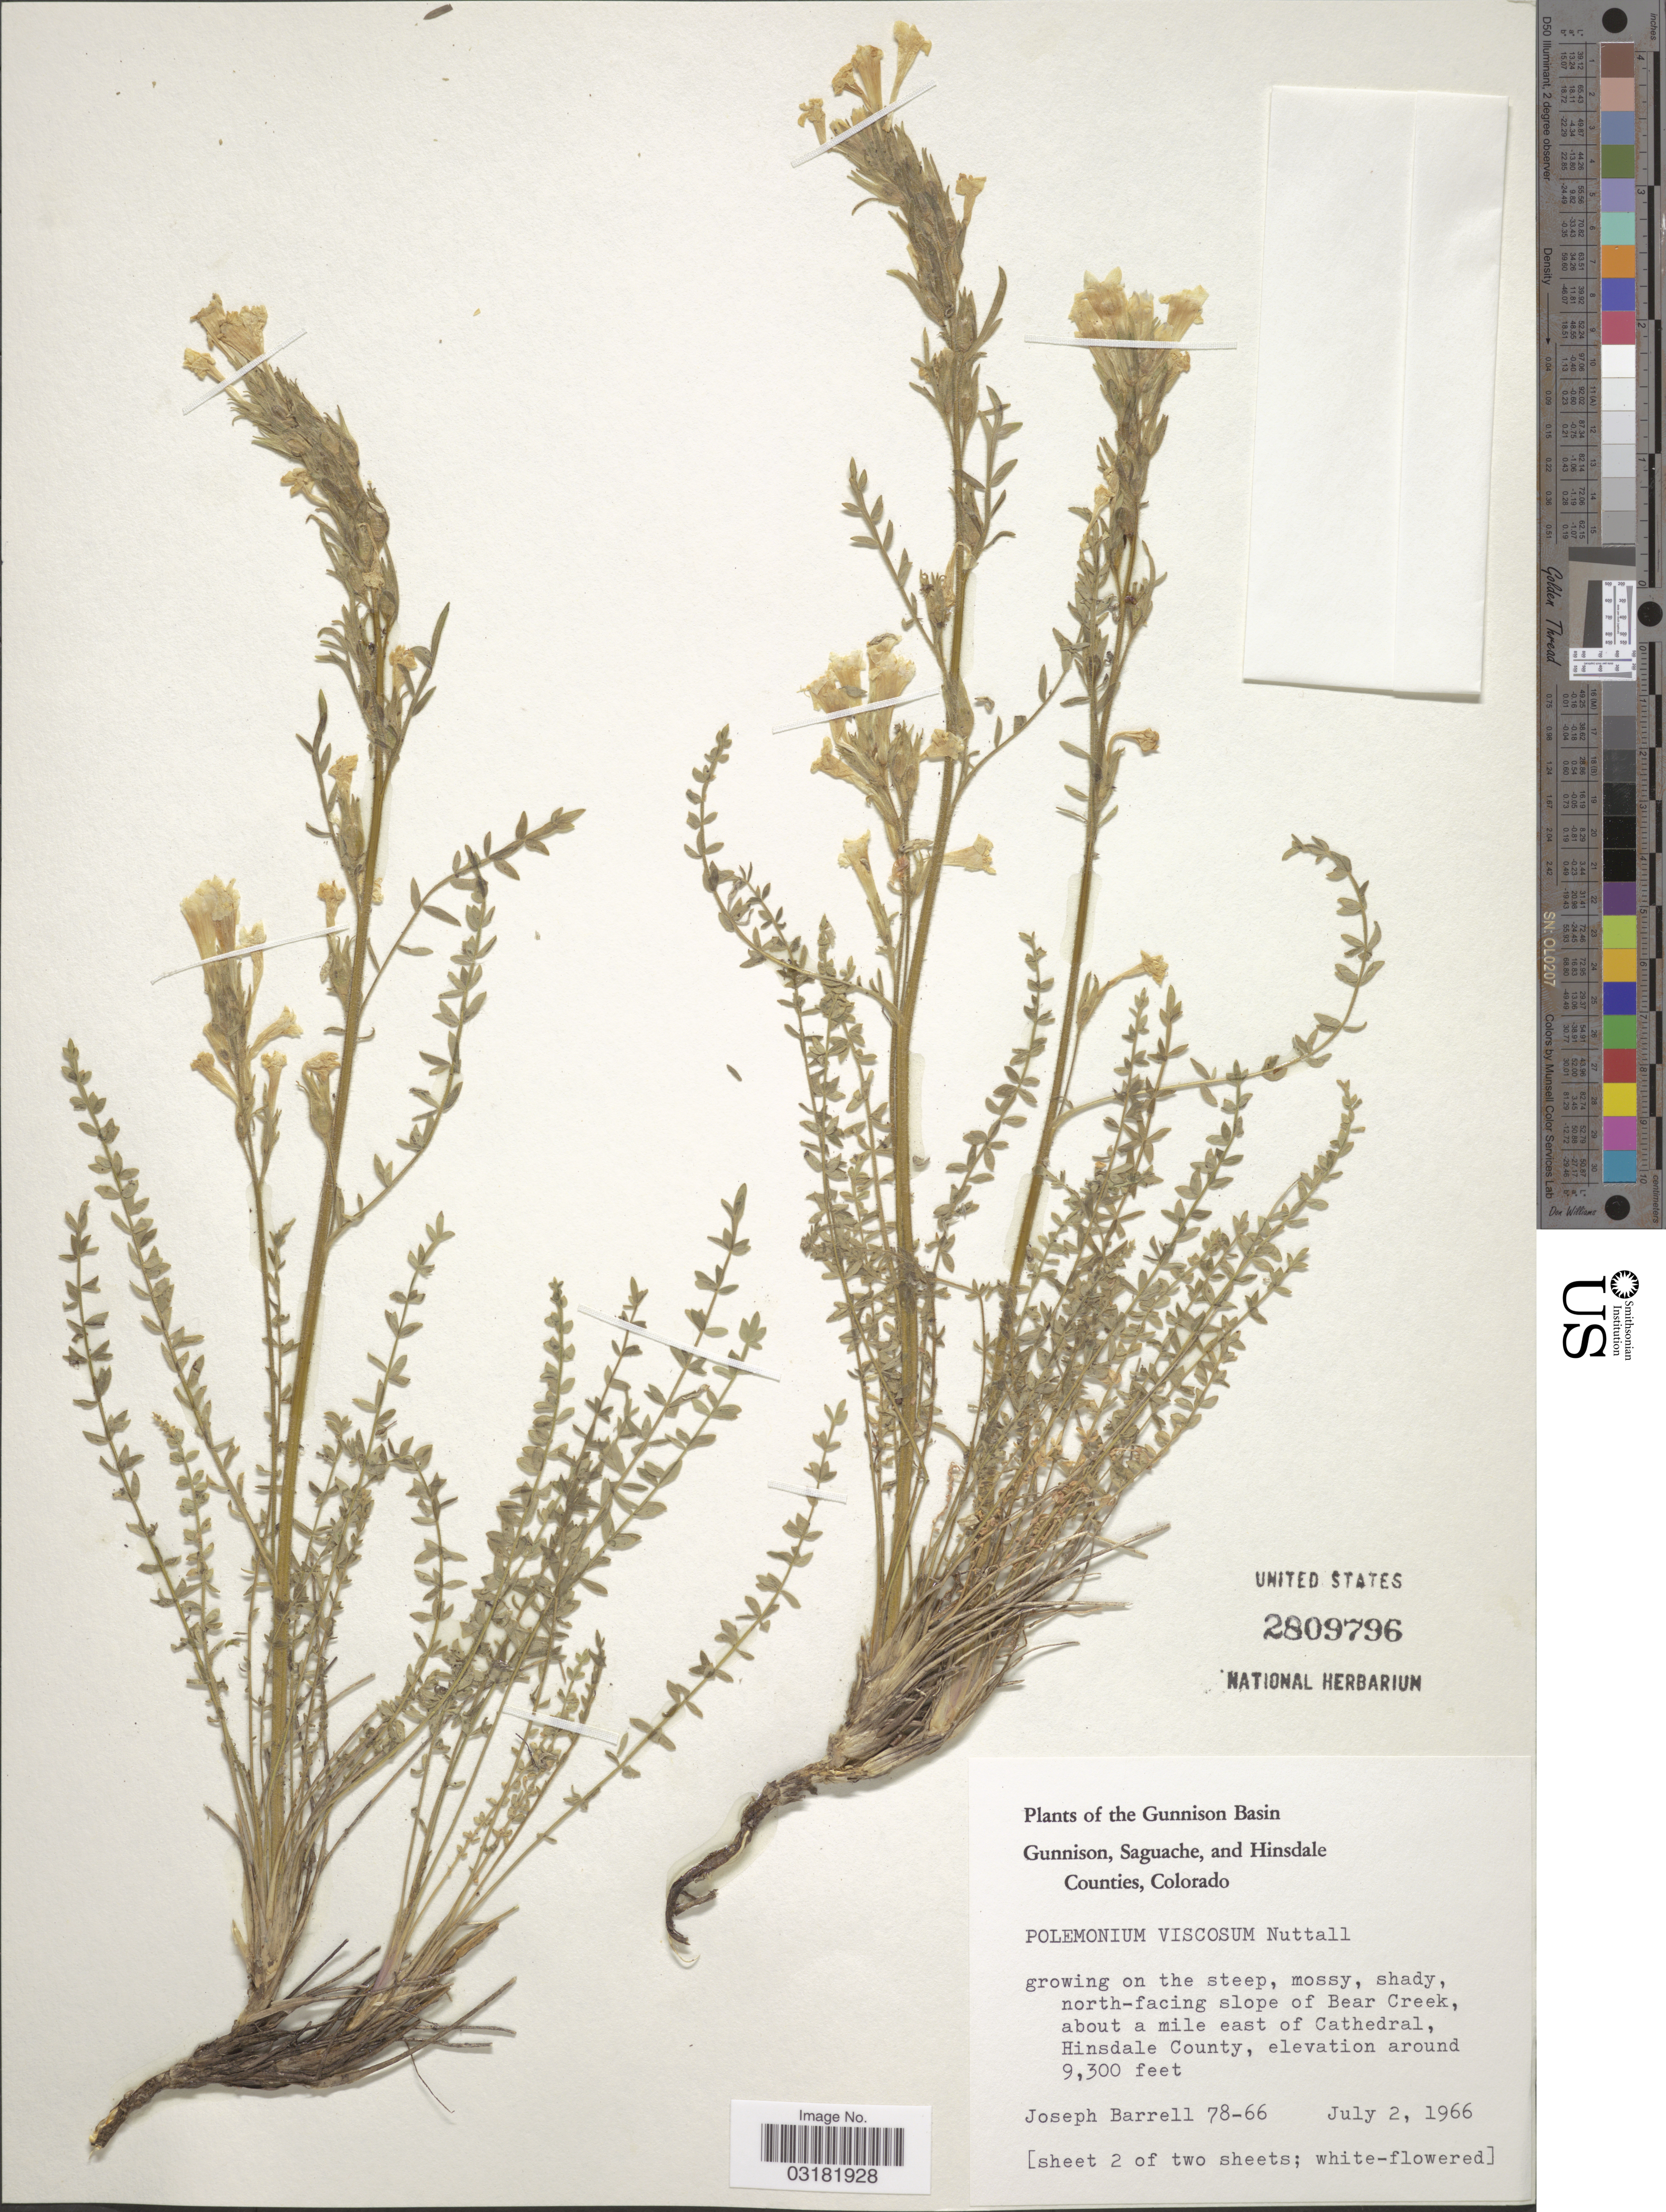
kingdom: Plantae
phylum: Tracheophyta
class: Magnoliopsida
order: Ericales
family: Polemoniaceae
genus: Polemonium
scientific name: Polemonium viscosum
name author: Nutt.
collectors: J. Barrell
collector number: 78-66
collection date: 1966-07-02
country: United States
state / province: Colorado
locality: The Gunnison Basin, Gunnison, Saguache, and Hinsdale Counties, growing on the steep, mossy, shady, north-facing slope of Bear Creek, about a mile east of Cathedral, Hinsdale County.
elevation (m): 2835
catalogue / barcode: US 2809796